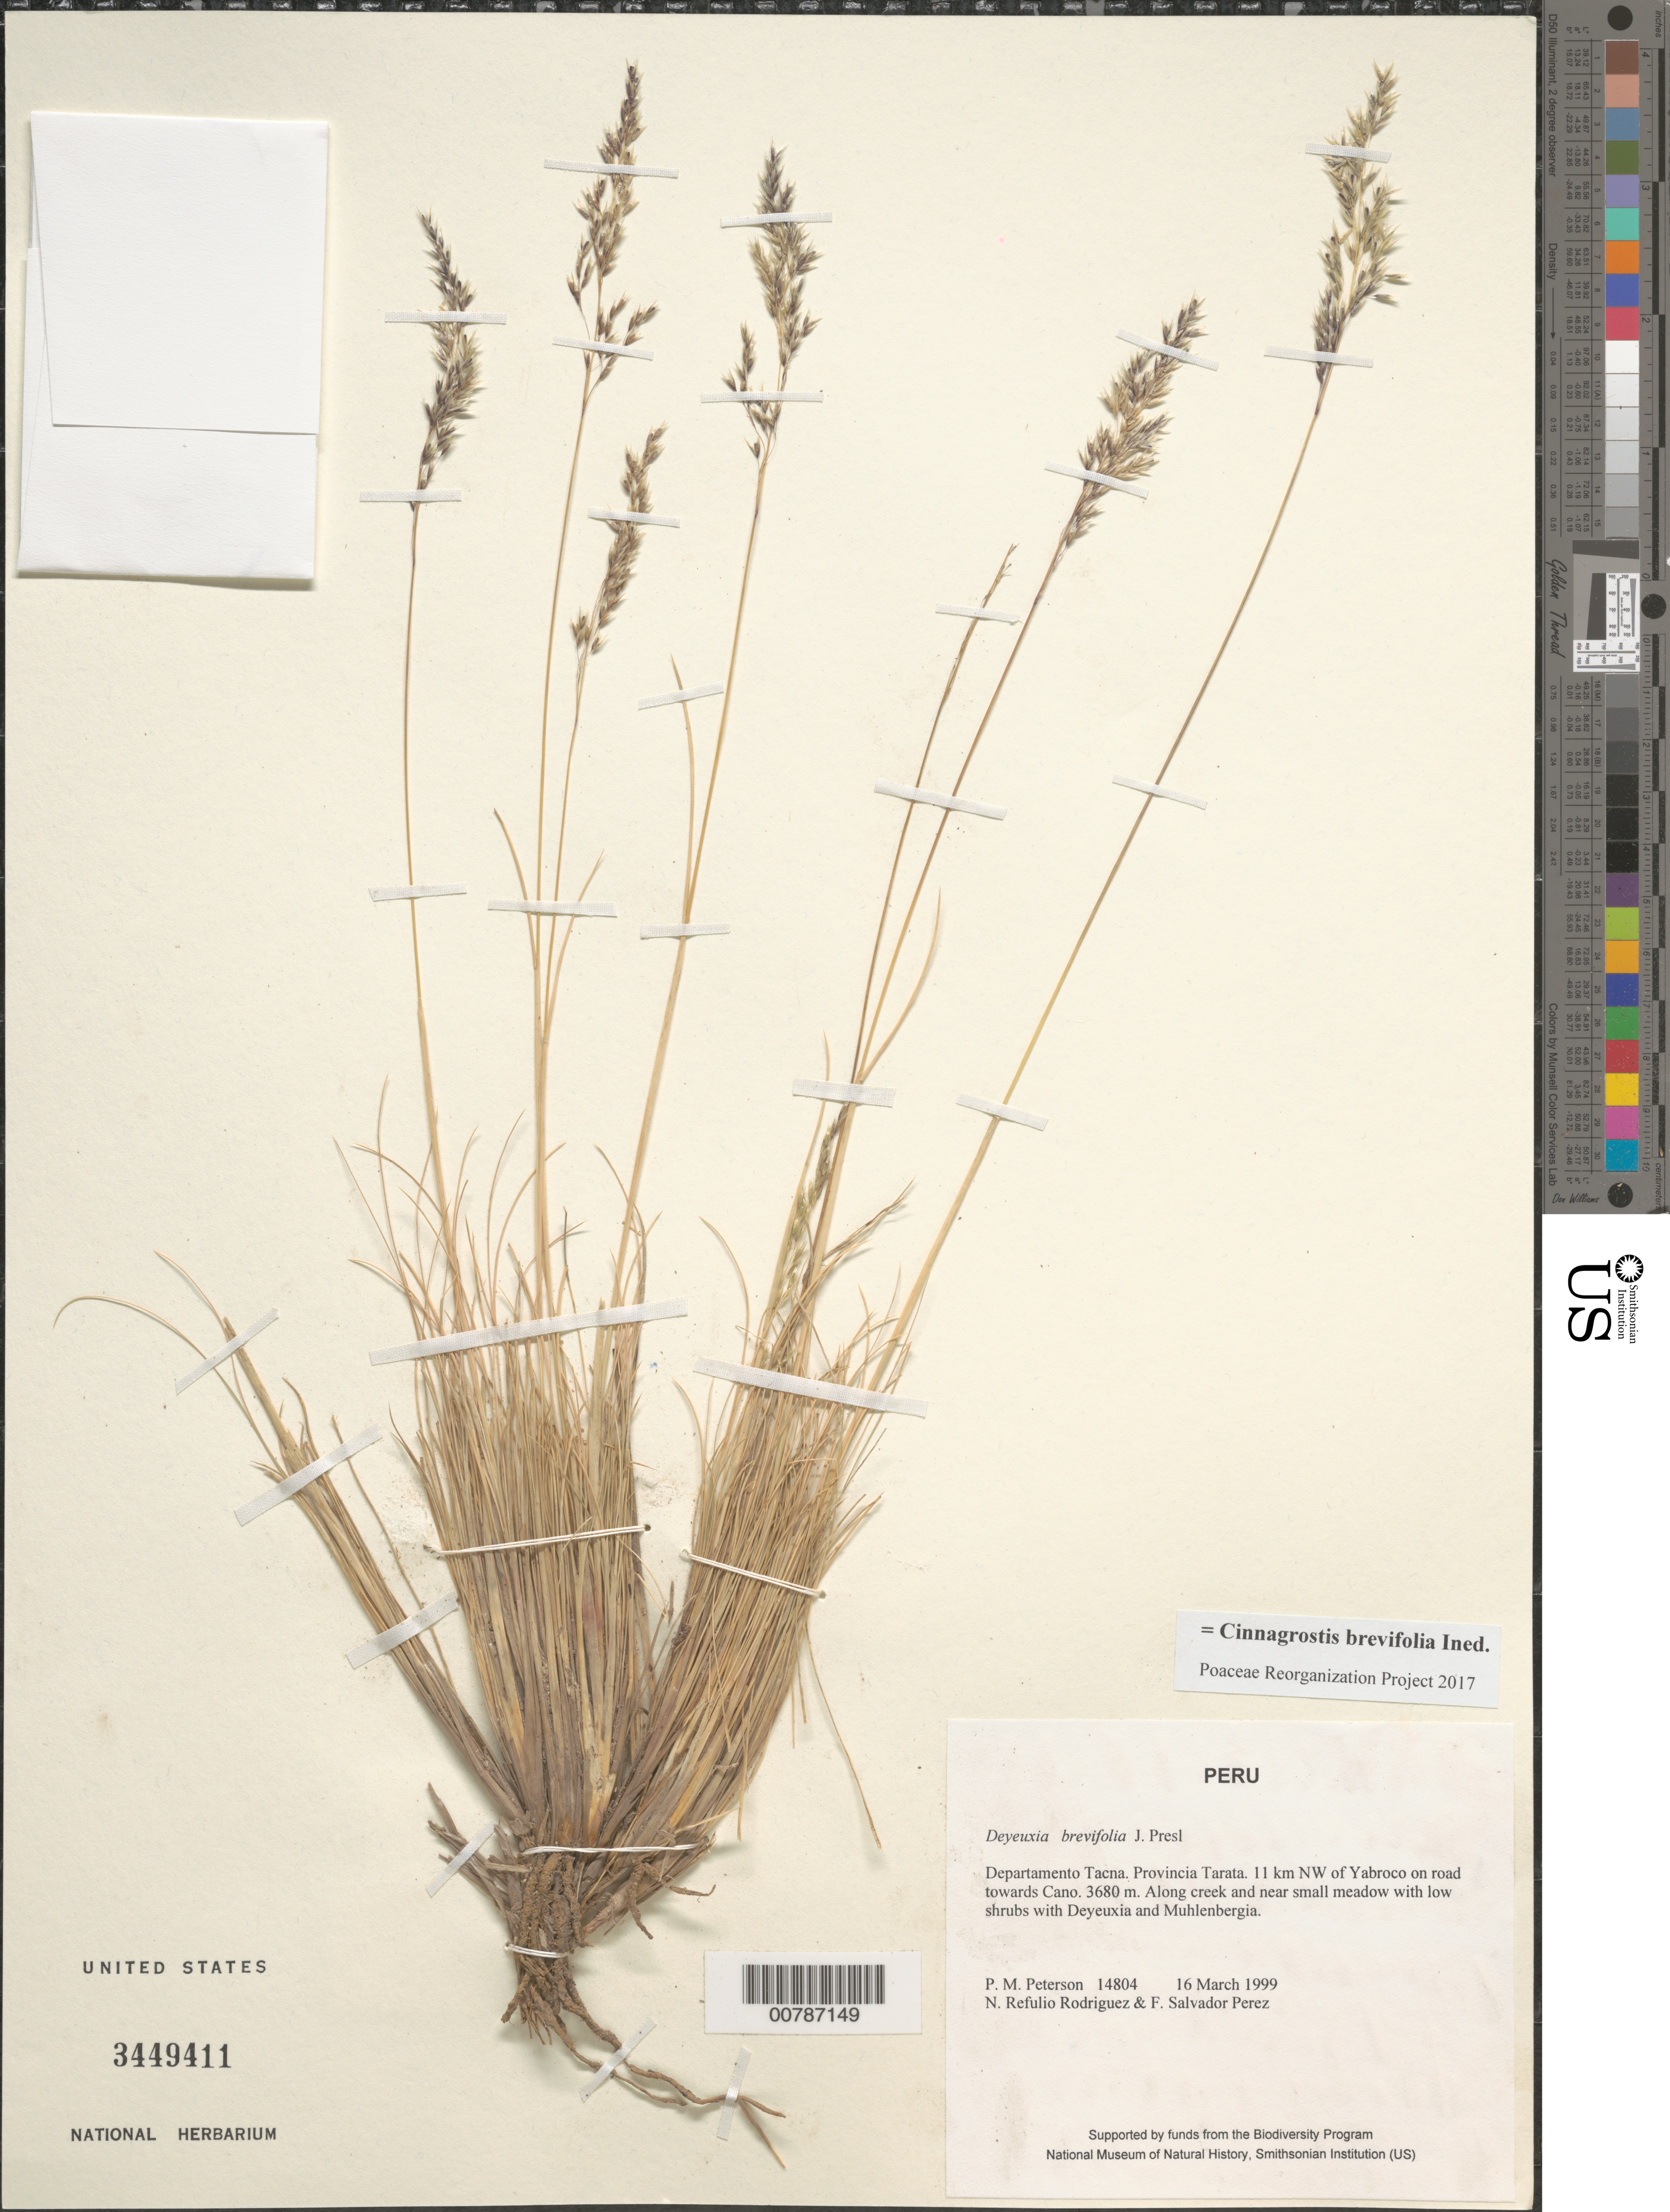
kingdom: Plantae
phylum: Tracheophyta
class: Liliopsida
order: Poales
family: Poaceae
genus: Cinnagrostis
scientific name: Cinnagrostis brevifolia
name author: (J. Presl) P.M. Peterson et al.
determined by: Poaceae Reorganization Project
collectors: P. M. Peterson, N. Refulio-Rodríguez & F. Salvador Perez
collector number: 14804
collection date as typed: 16 Mar 1999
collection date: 1999-03-16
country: Peru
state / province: Tacna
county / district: Tarata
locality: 11 km NW of Yabroco on road towards Cano.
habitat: Along creek and near small meadow with low shrubs with Deyeuxia and Muhlenbergia.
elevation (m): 3680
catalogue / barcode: US 3449411